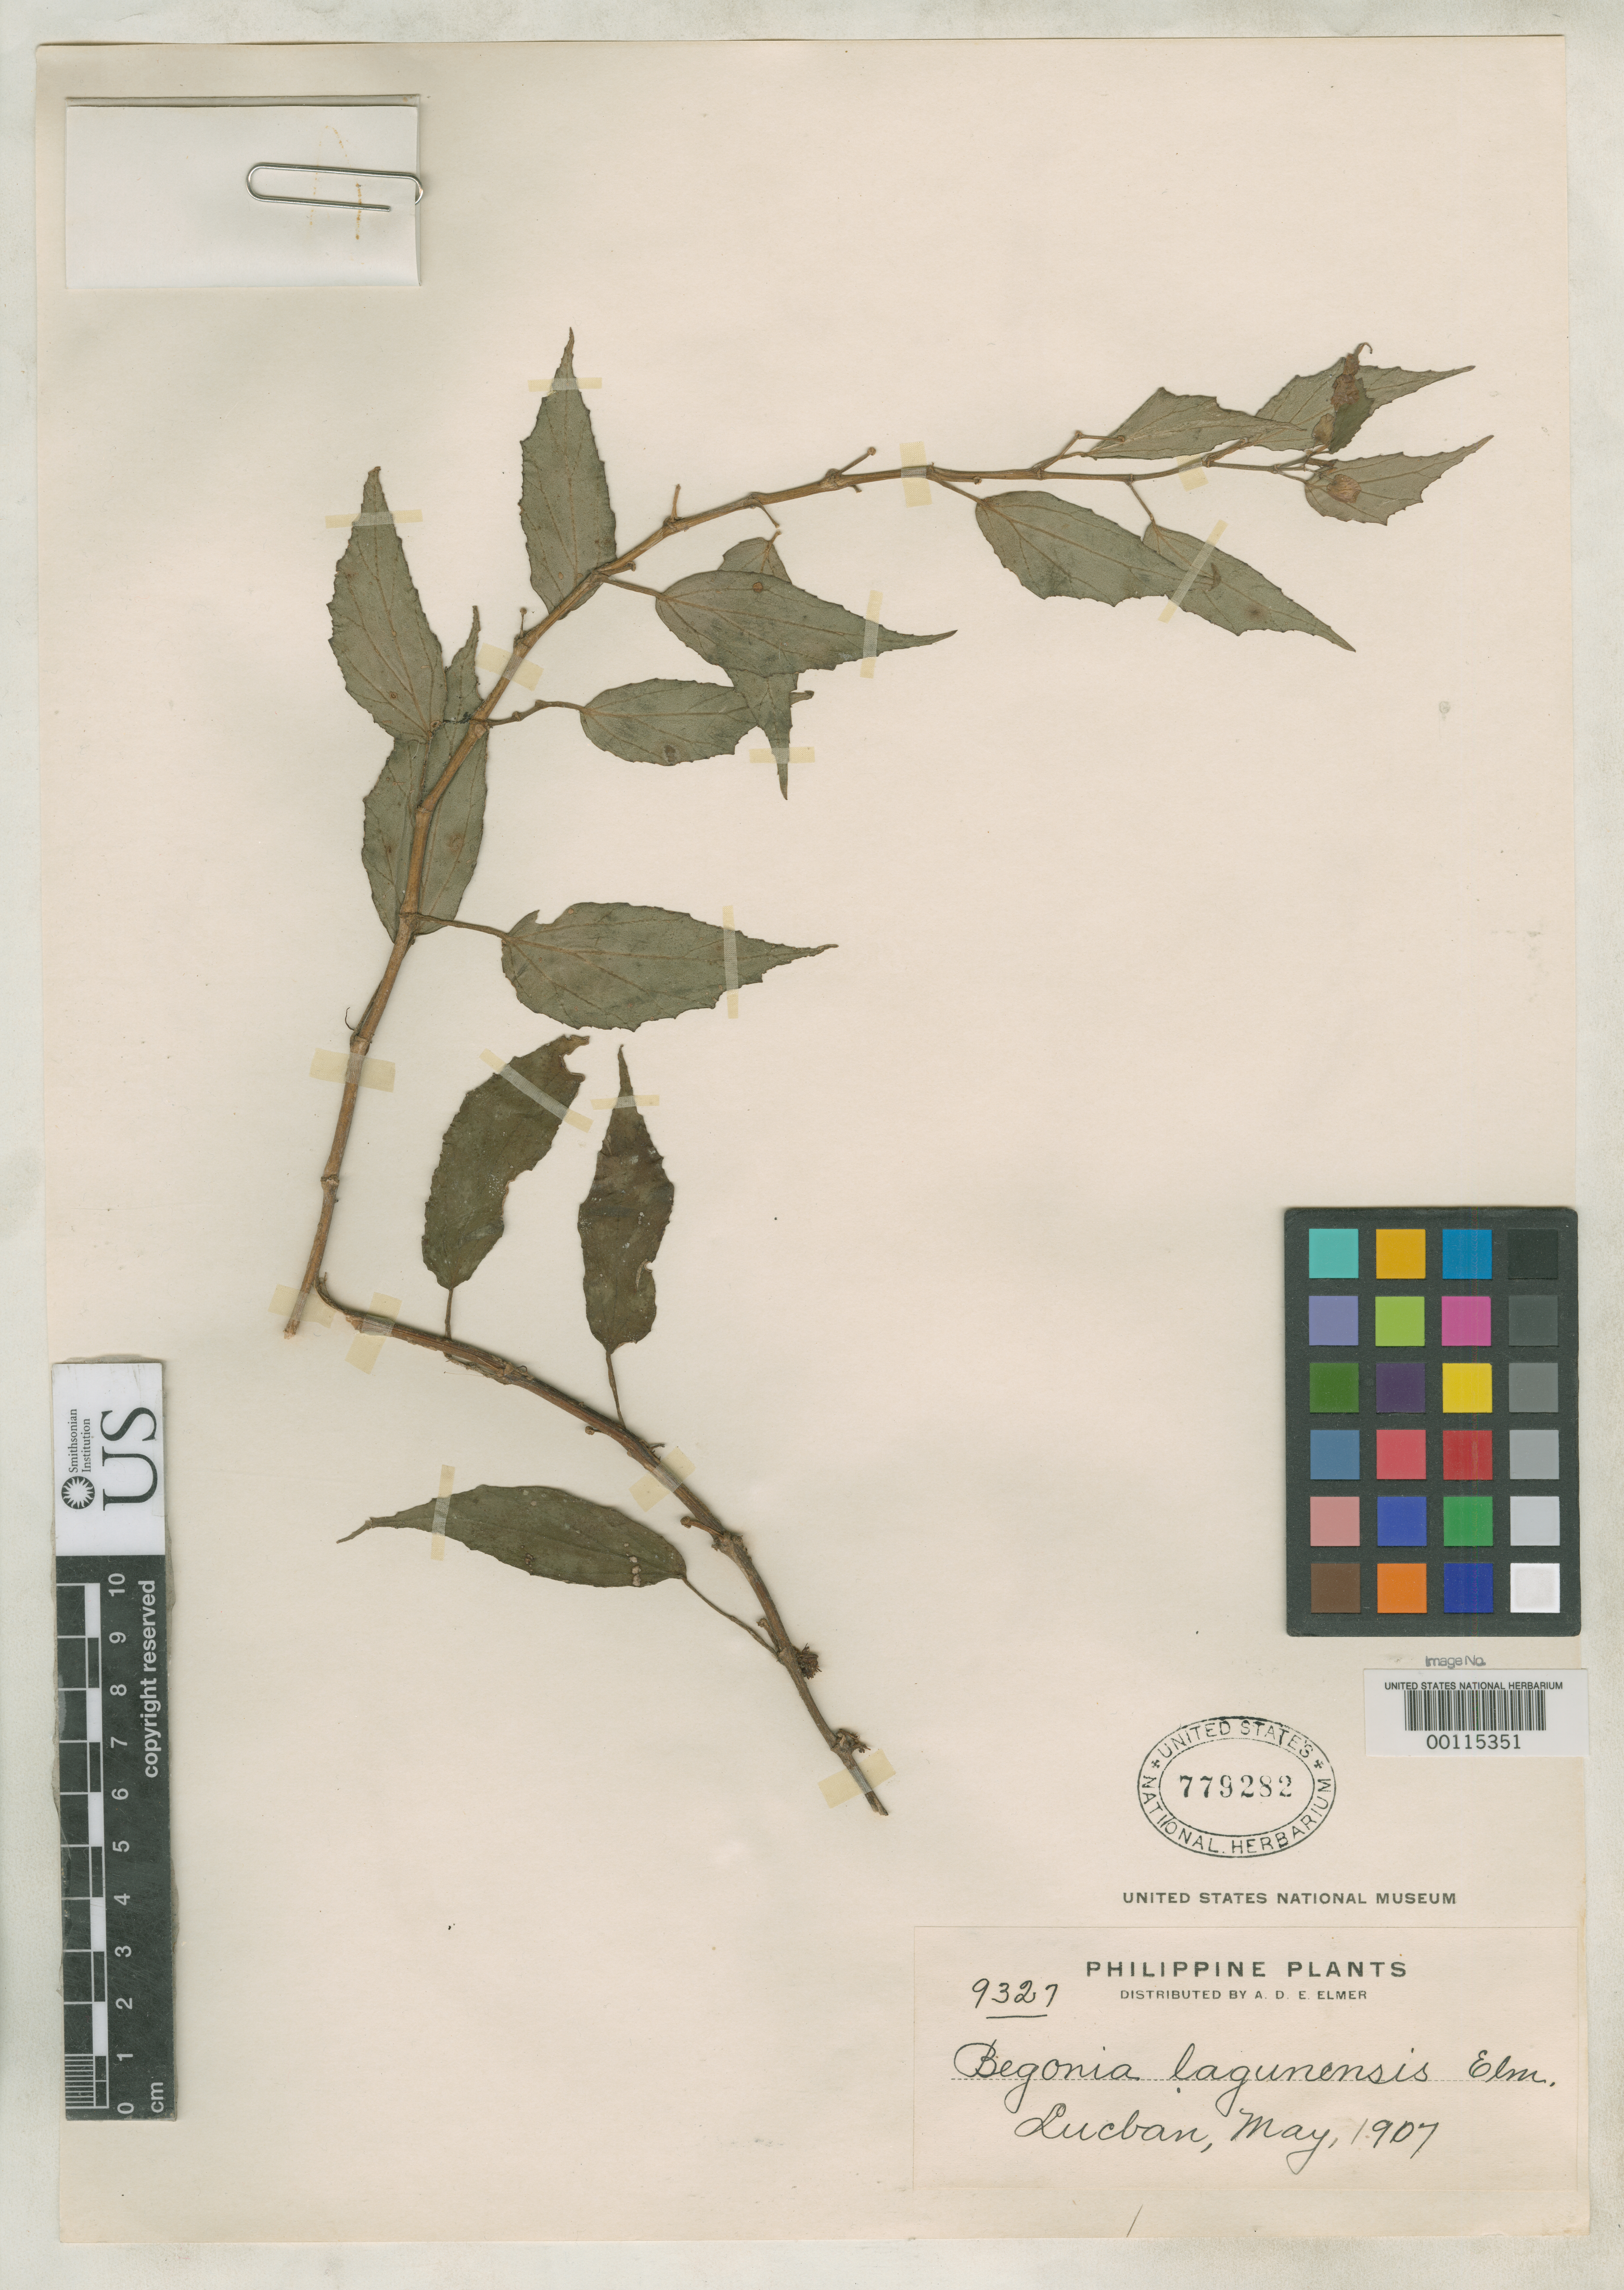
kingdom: Plantae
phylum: Tracheophyta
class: Magnoliopsida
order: Cucurbitales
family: Begoniaceae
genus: Begonia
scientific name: Begonia lagunensis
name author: Elmer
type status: Isosyntype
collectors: A. D. E. Elmer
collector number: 9327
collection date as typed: May 1907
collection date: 1907-05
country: Philippines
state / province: Calabarzon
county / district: Quezon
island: Luzon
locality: Lucban, Province of Tayabas, Luzon.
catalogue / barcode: US 779282